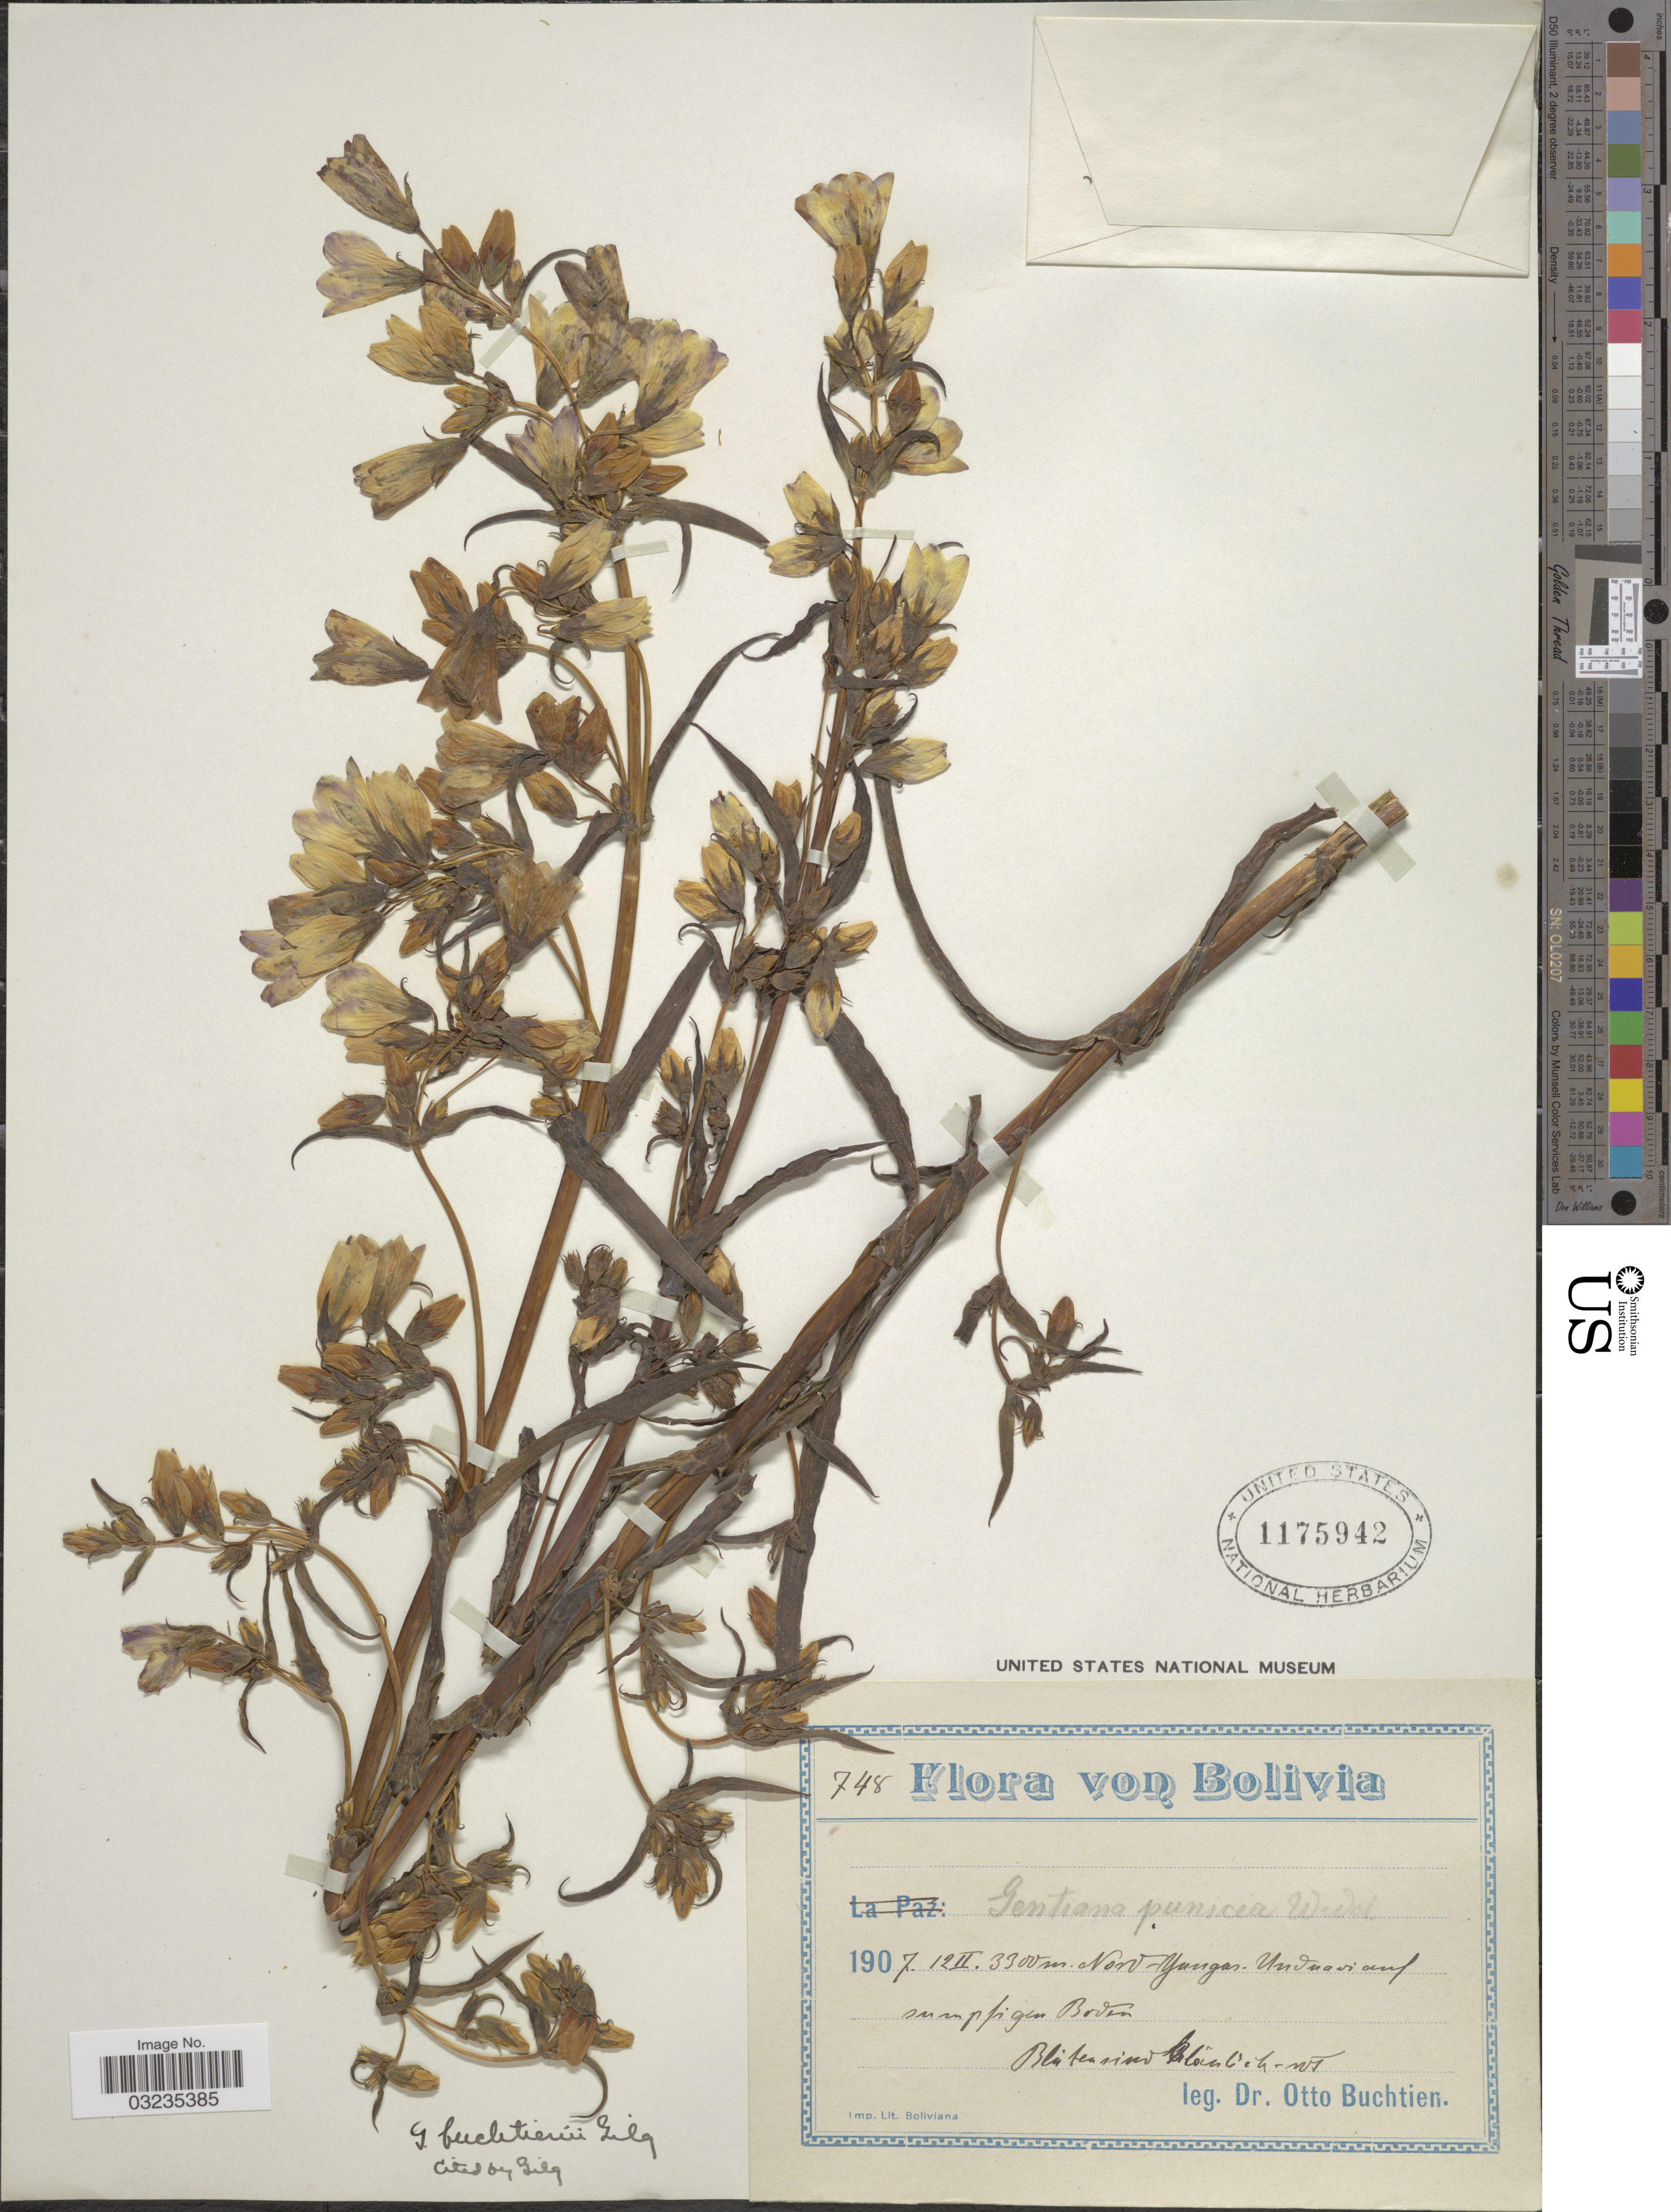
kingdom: Plantae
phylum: Tracheophyta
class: Magnoliopsida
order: Gentianales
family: Gentianaceae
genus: Gentiana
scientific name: Gentiana buchtienii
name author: Gilg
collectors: O. Buchtien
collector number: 748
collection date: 1907-02-12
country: Bolivia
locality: Nord-Yungas. Unduavi auf sumpfigen Borden.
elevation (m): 3300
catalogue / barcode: US 1175942